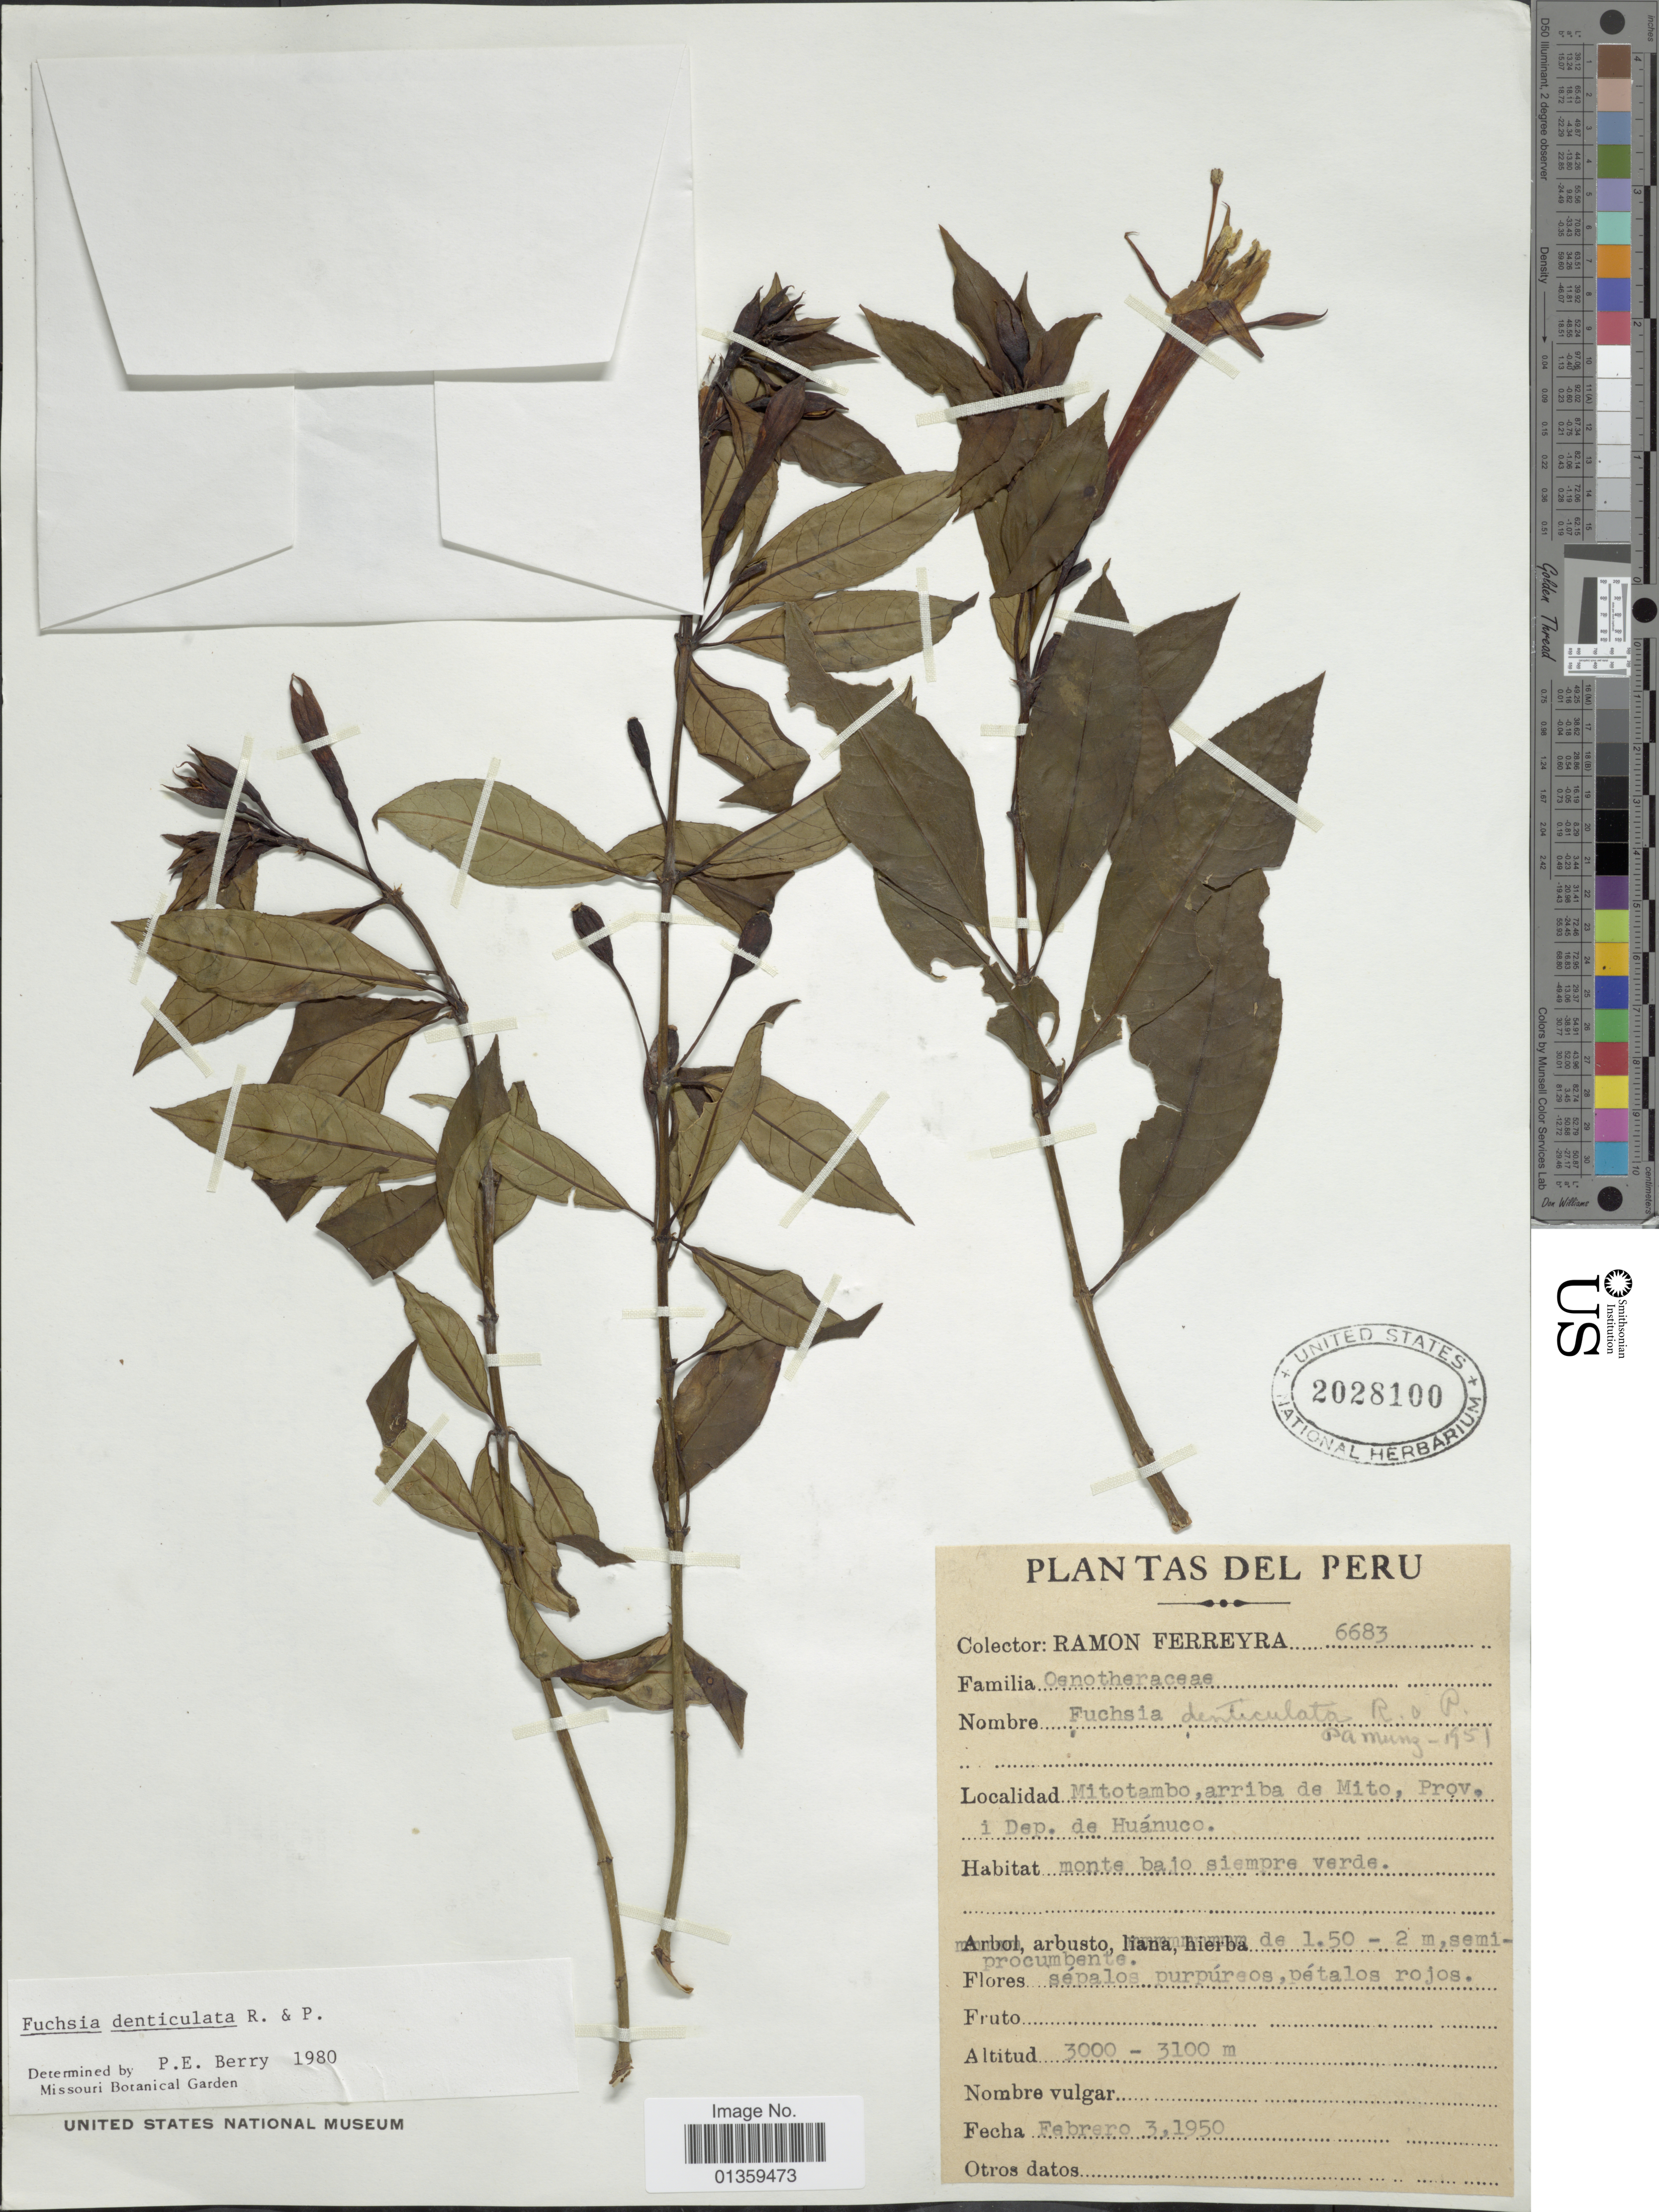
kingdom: Plantae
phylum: Tracheophyta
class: Magnoliopsida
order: Myrtales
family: Onagraceae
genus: Fuchsia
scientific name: Fuchsia denticulata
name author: Ruiz & Pav.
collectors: R. A. Ferreyra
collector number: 6683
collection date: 1950-02-03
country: Peru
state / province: Huánuco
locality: Mitotambo, arriba de Mito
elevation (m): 3000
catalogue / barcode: US 2028100